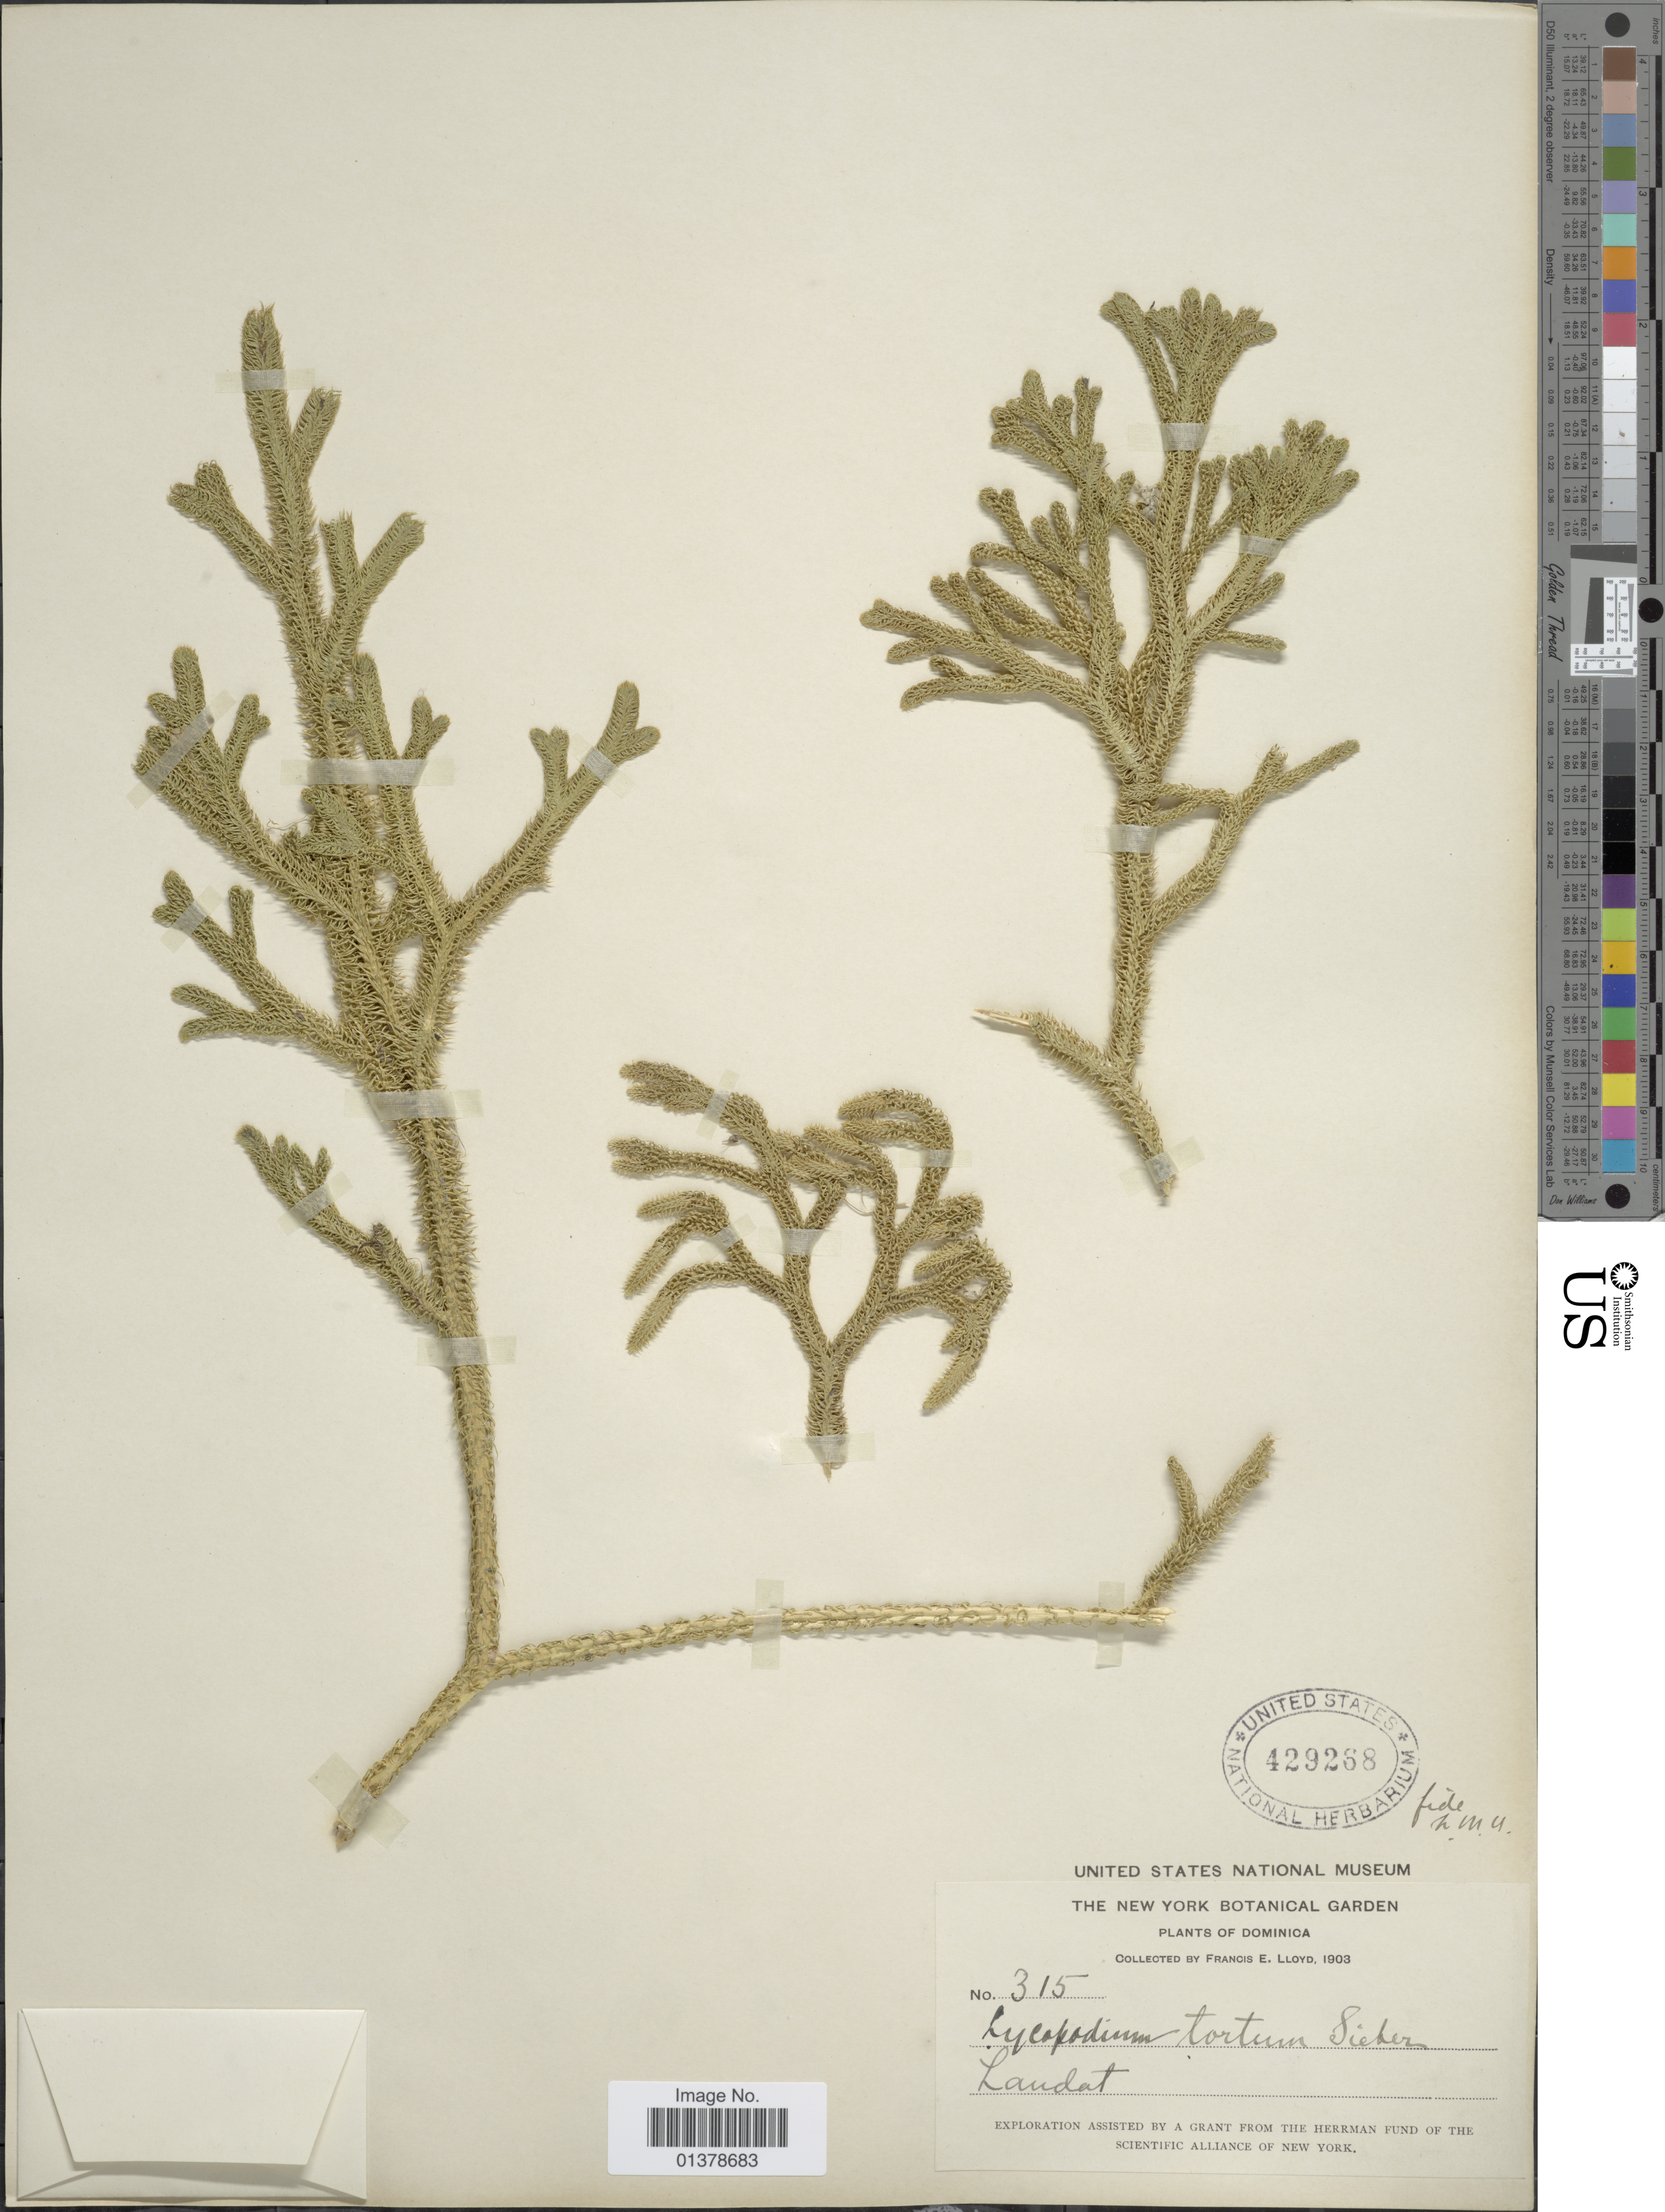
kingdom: Plantae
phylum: Tracheophyta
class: Lycopodiopsida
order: Lycopodiales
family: Lycopodiaceae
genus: Palhinhaea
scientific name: Palhinhaea torta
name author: (Sieber ex Underw. & F.E. Lloyd) Christenh.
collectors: F. E. Lloyd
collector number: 315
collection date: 1903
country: Dominica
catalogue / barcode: US 429268